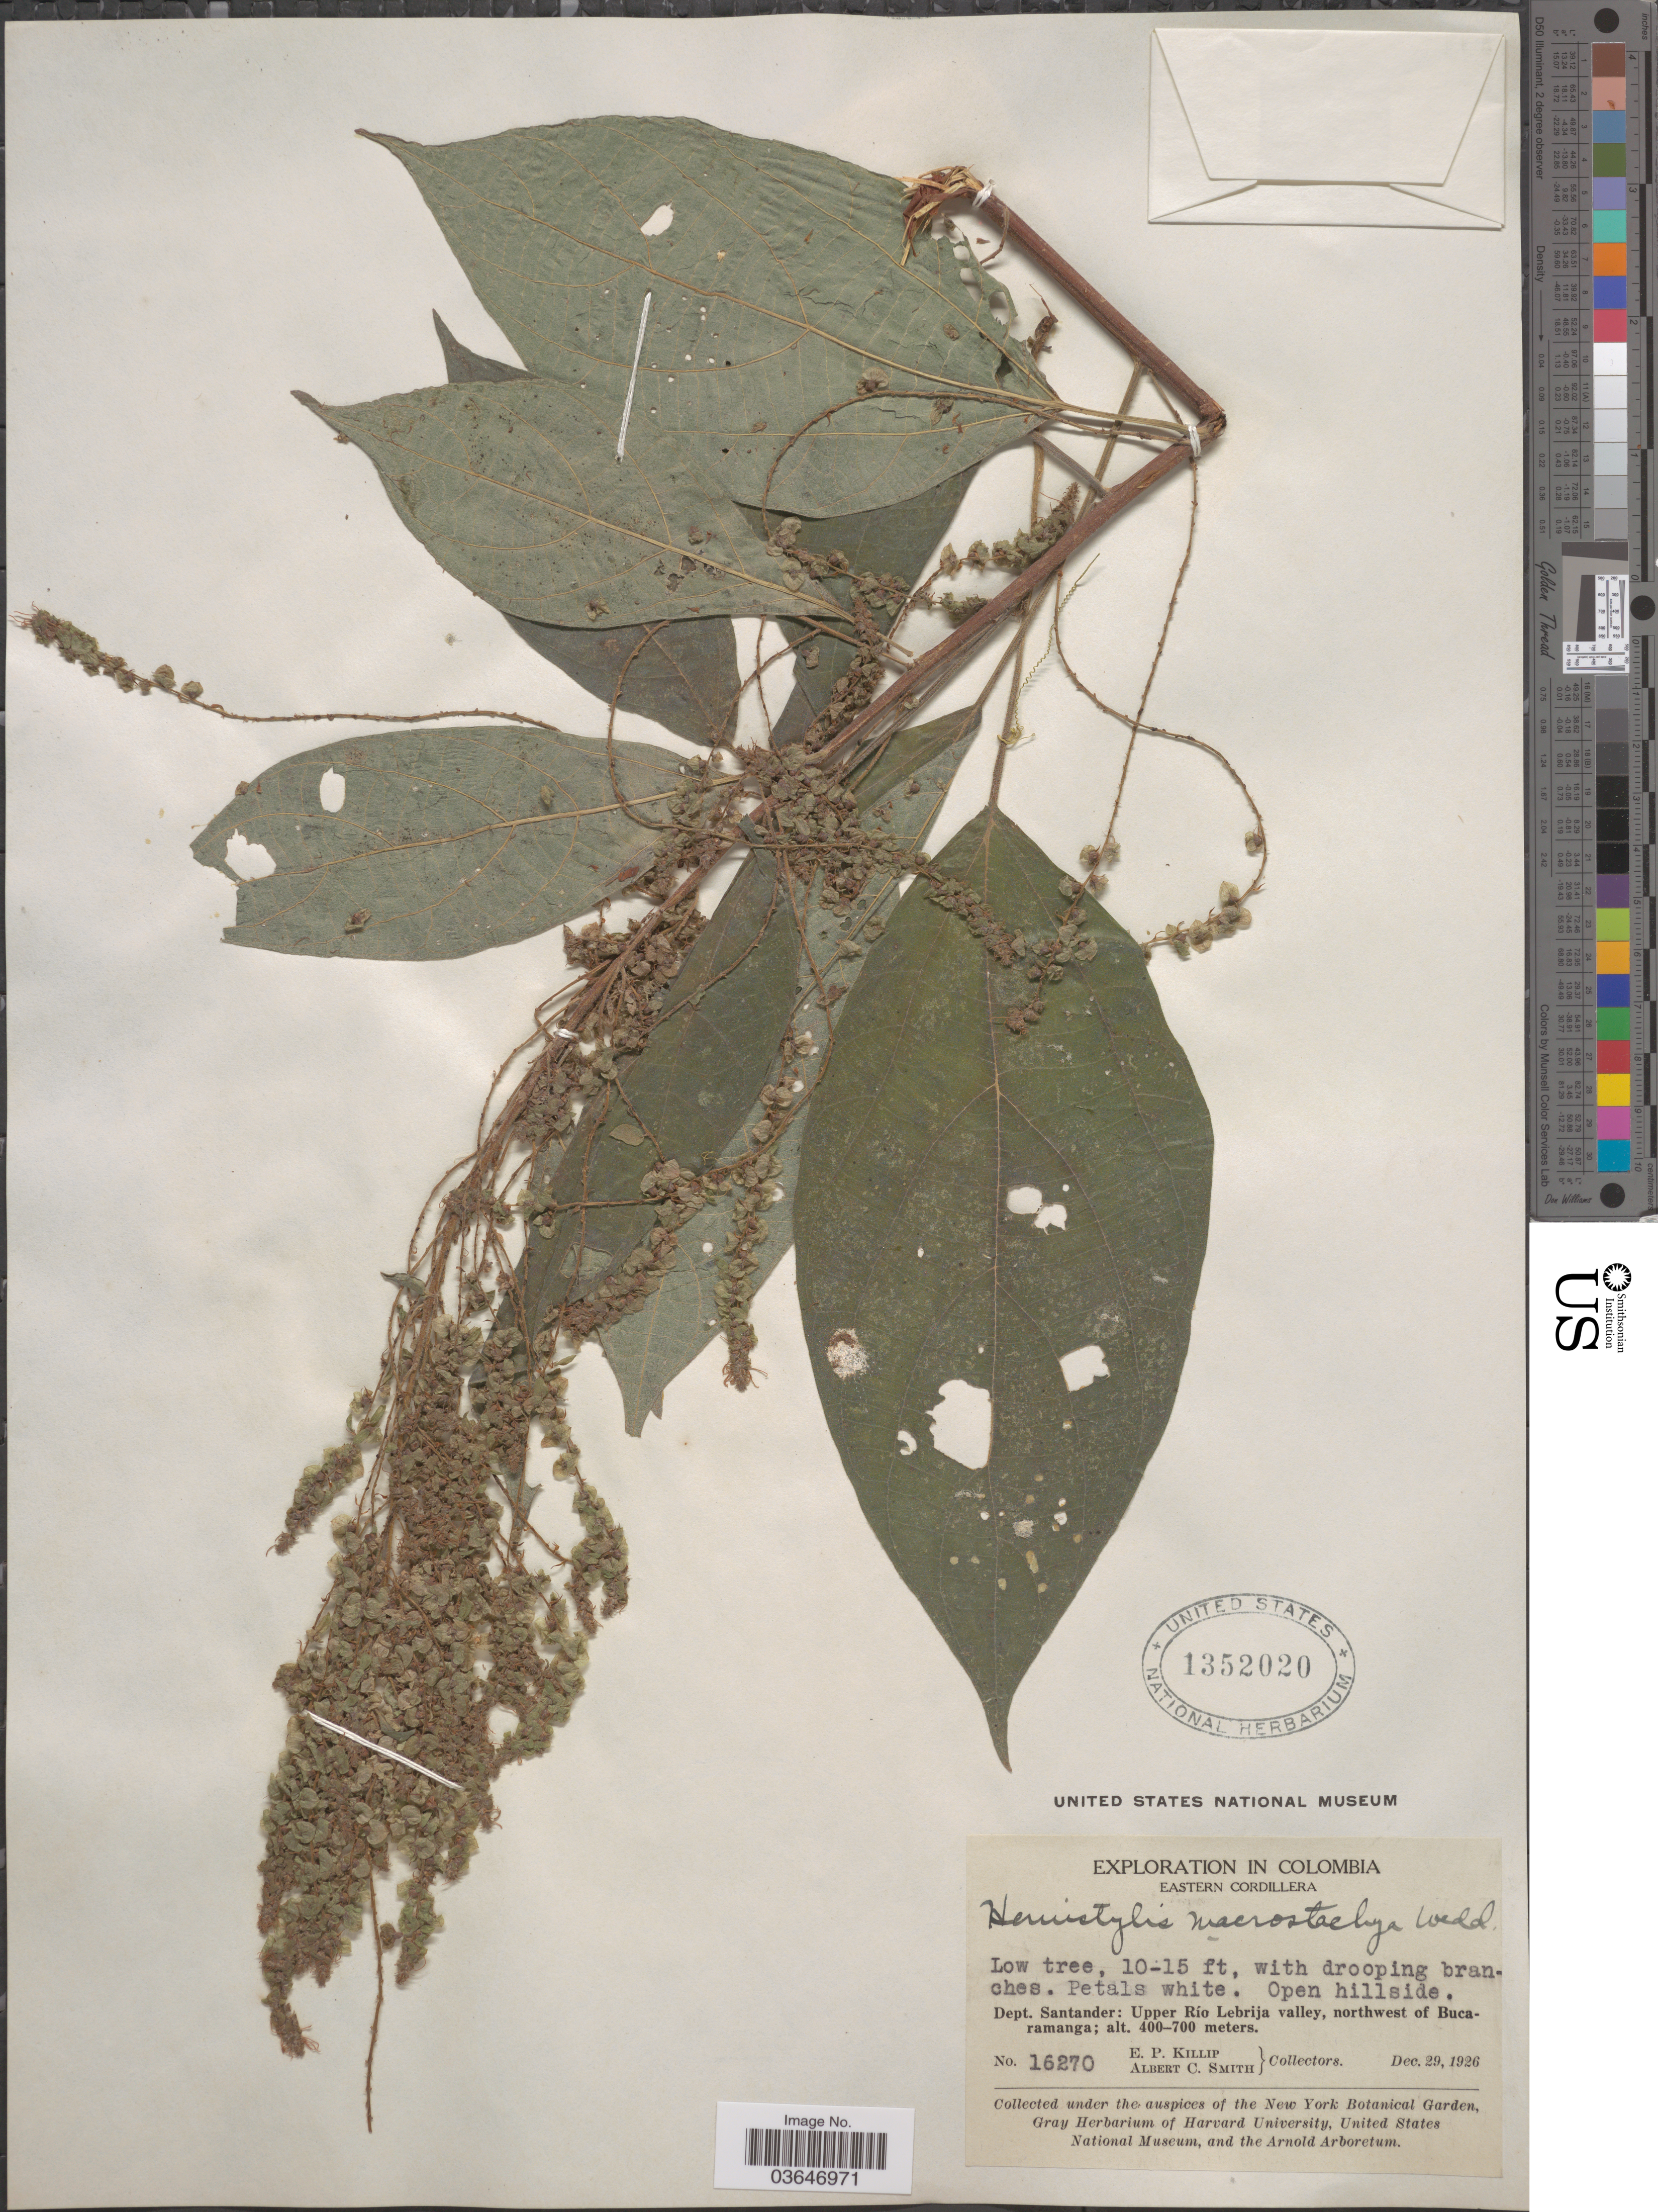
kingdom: Plantae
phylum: Tracheophyta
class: Magnoliopsida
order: Rosales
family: Urticaceae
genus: Hemistylus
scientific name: Hemistylus macrostachya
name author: Wedd.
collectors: E. P. Killip & A. C. Smith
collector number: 16270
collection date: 1926-12-29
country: Colombia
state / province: Santander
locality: Eastern Cordillera. Dept. Santander: Upper Río Lebrija valley, northwest of Bucaramanga.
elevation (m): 400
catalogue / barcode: US 1352020